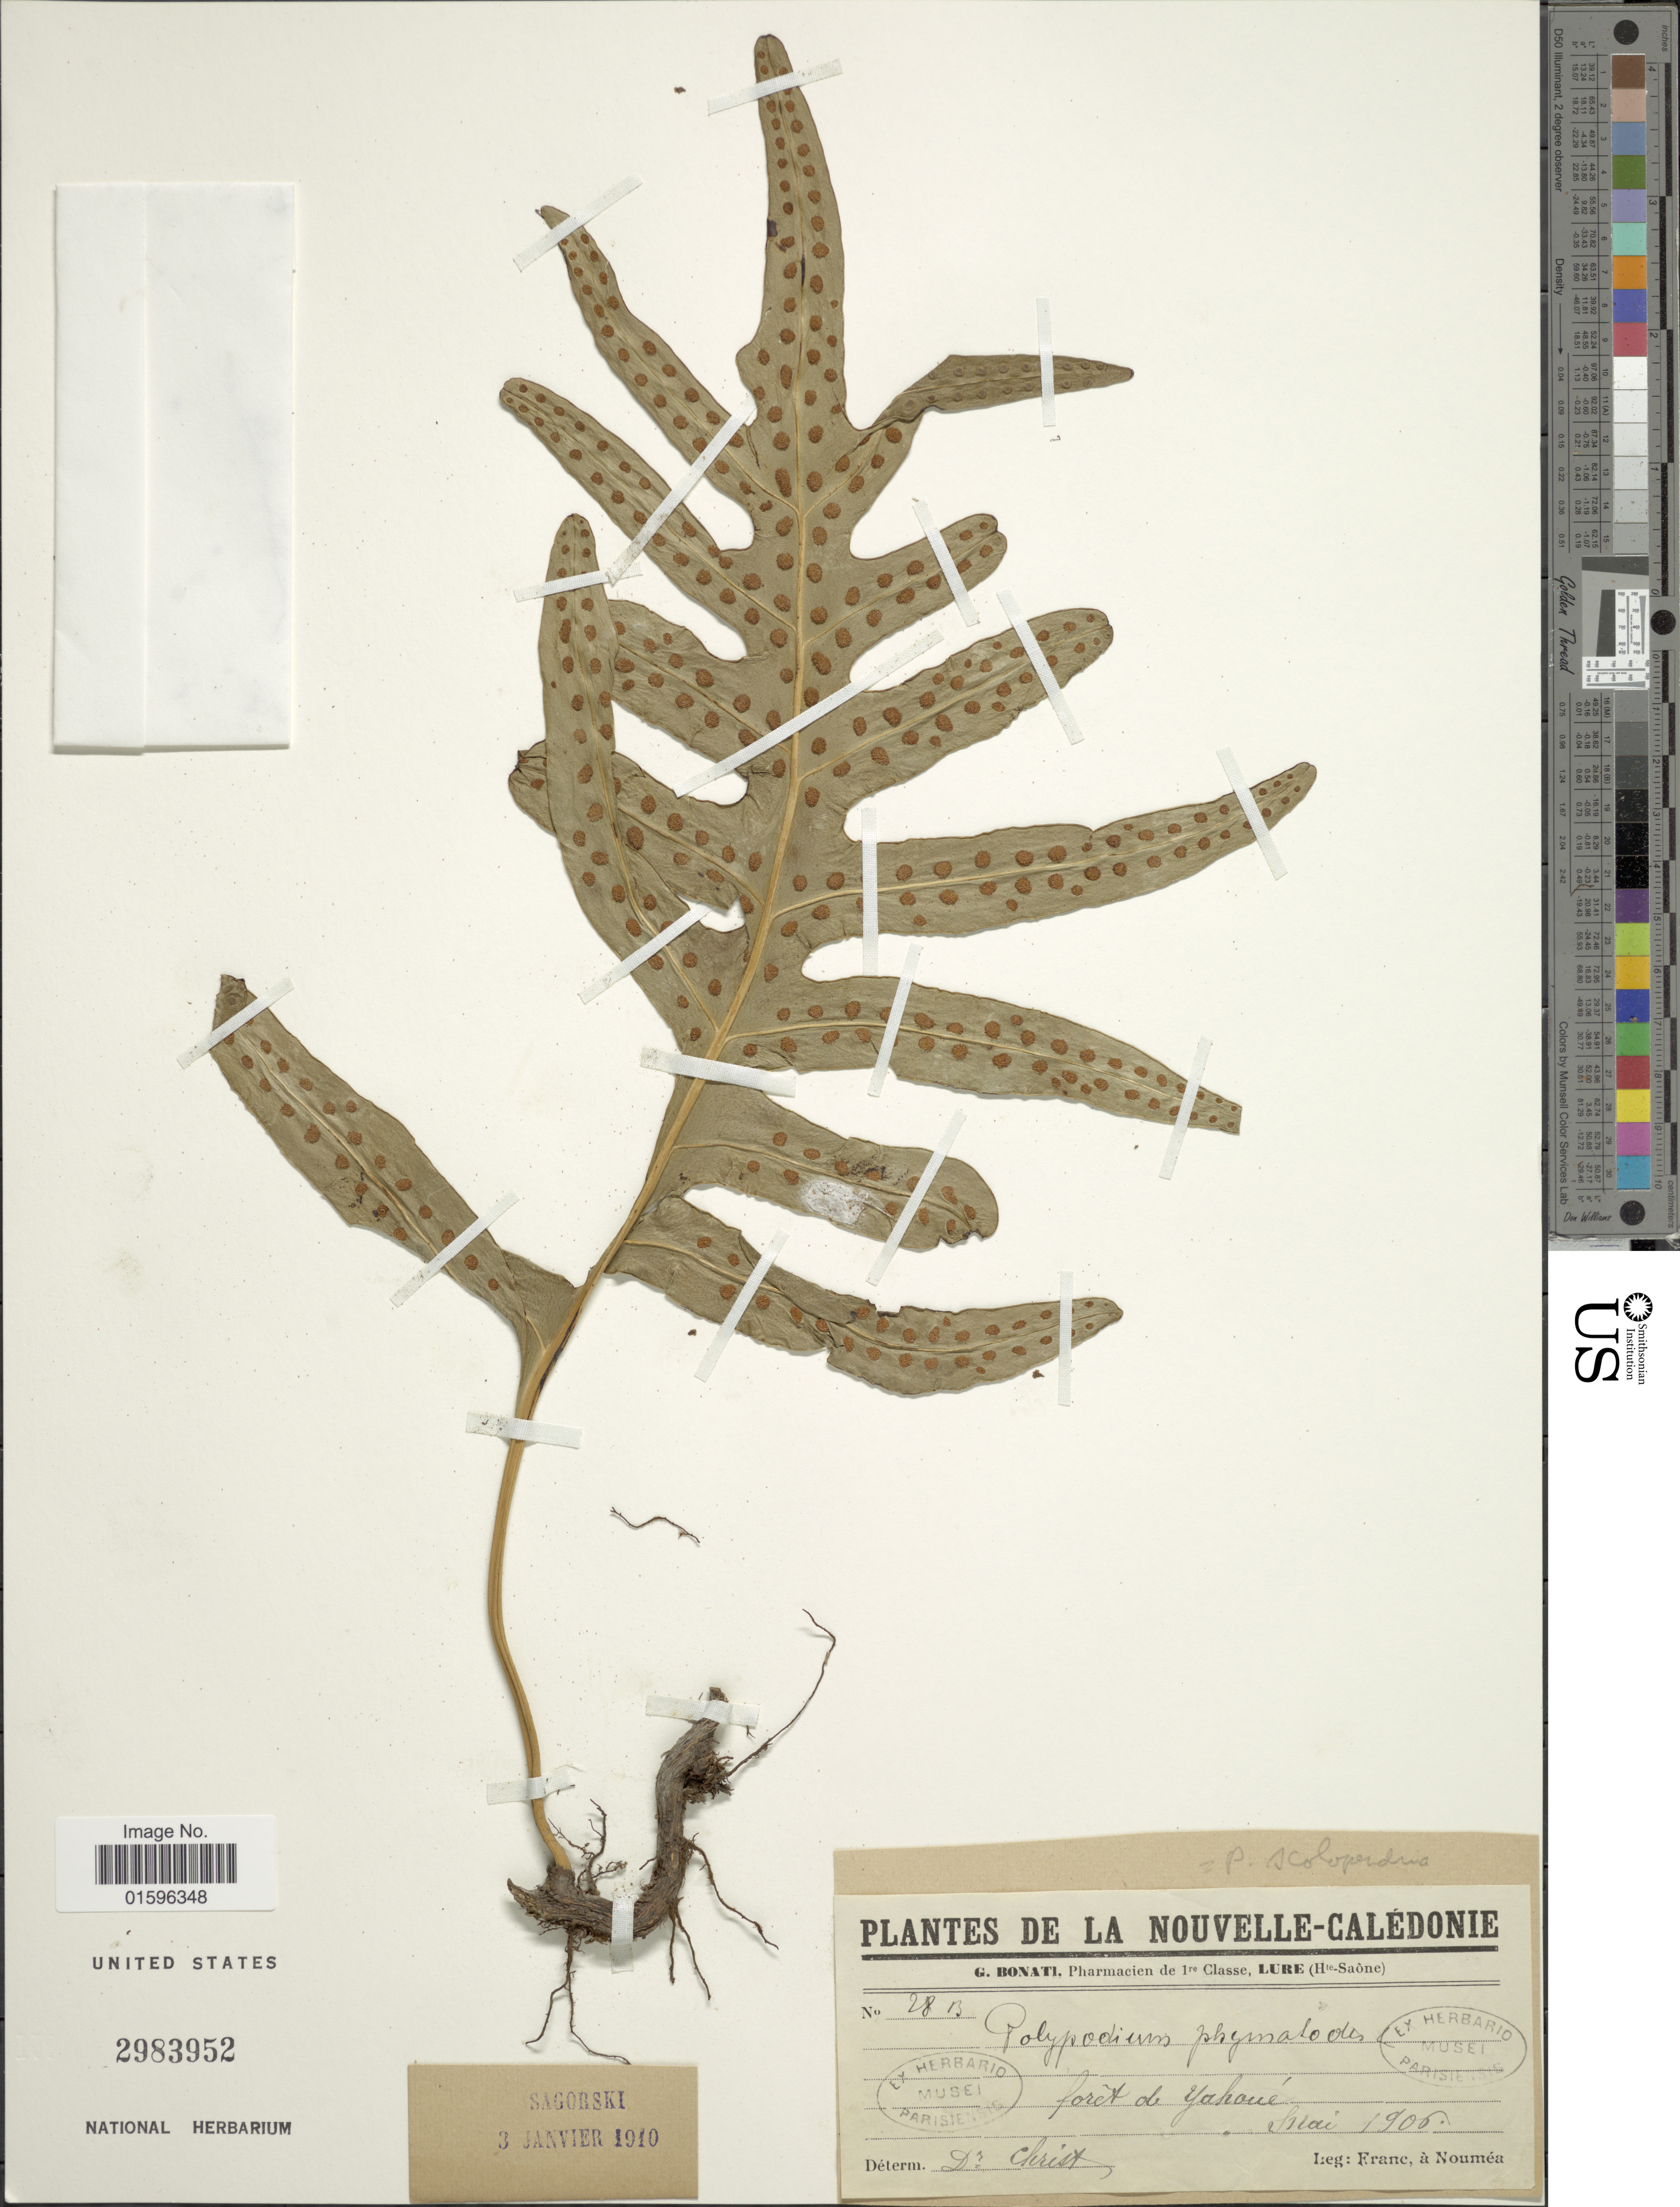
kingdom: Plantae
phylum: Tracheophyta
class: Polypodiopsida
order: Polypodiales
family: Polypodiaceae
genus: Polypodium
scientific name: Polypodium scolopendria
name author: Burm. f.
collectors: Franc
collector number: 2813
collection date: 1906-05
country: New Caledonia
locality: Nouvelle-Caledonie, forêt de Yahoué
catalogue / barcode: US 2983952